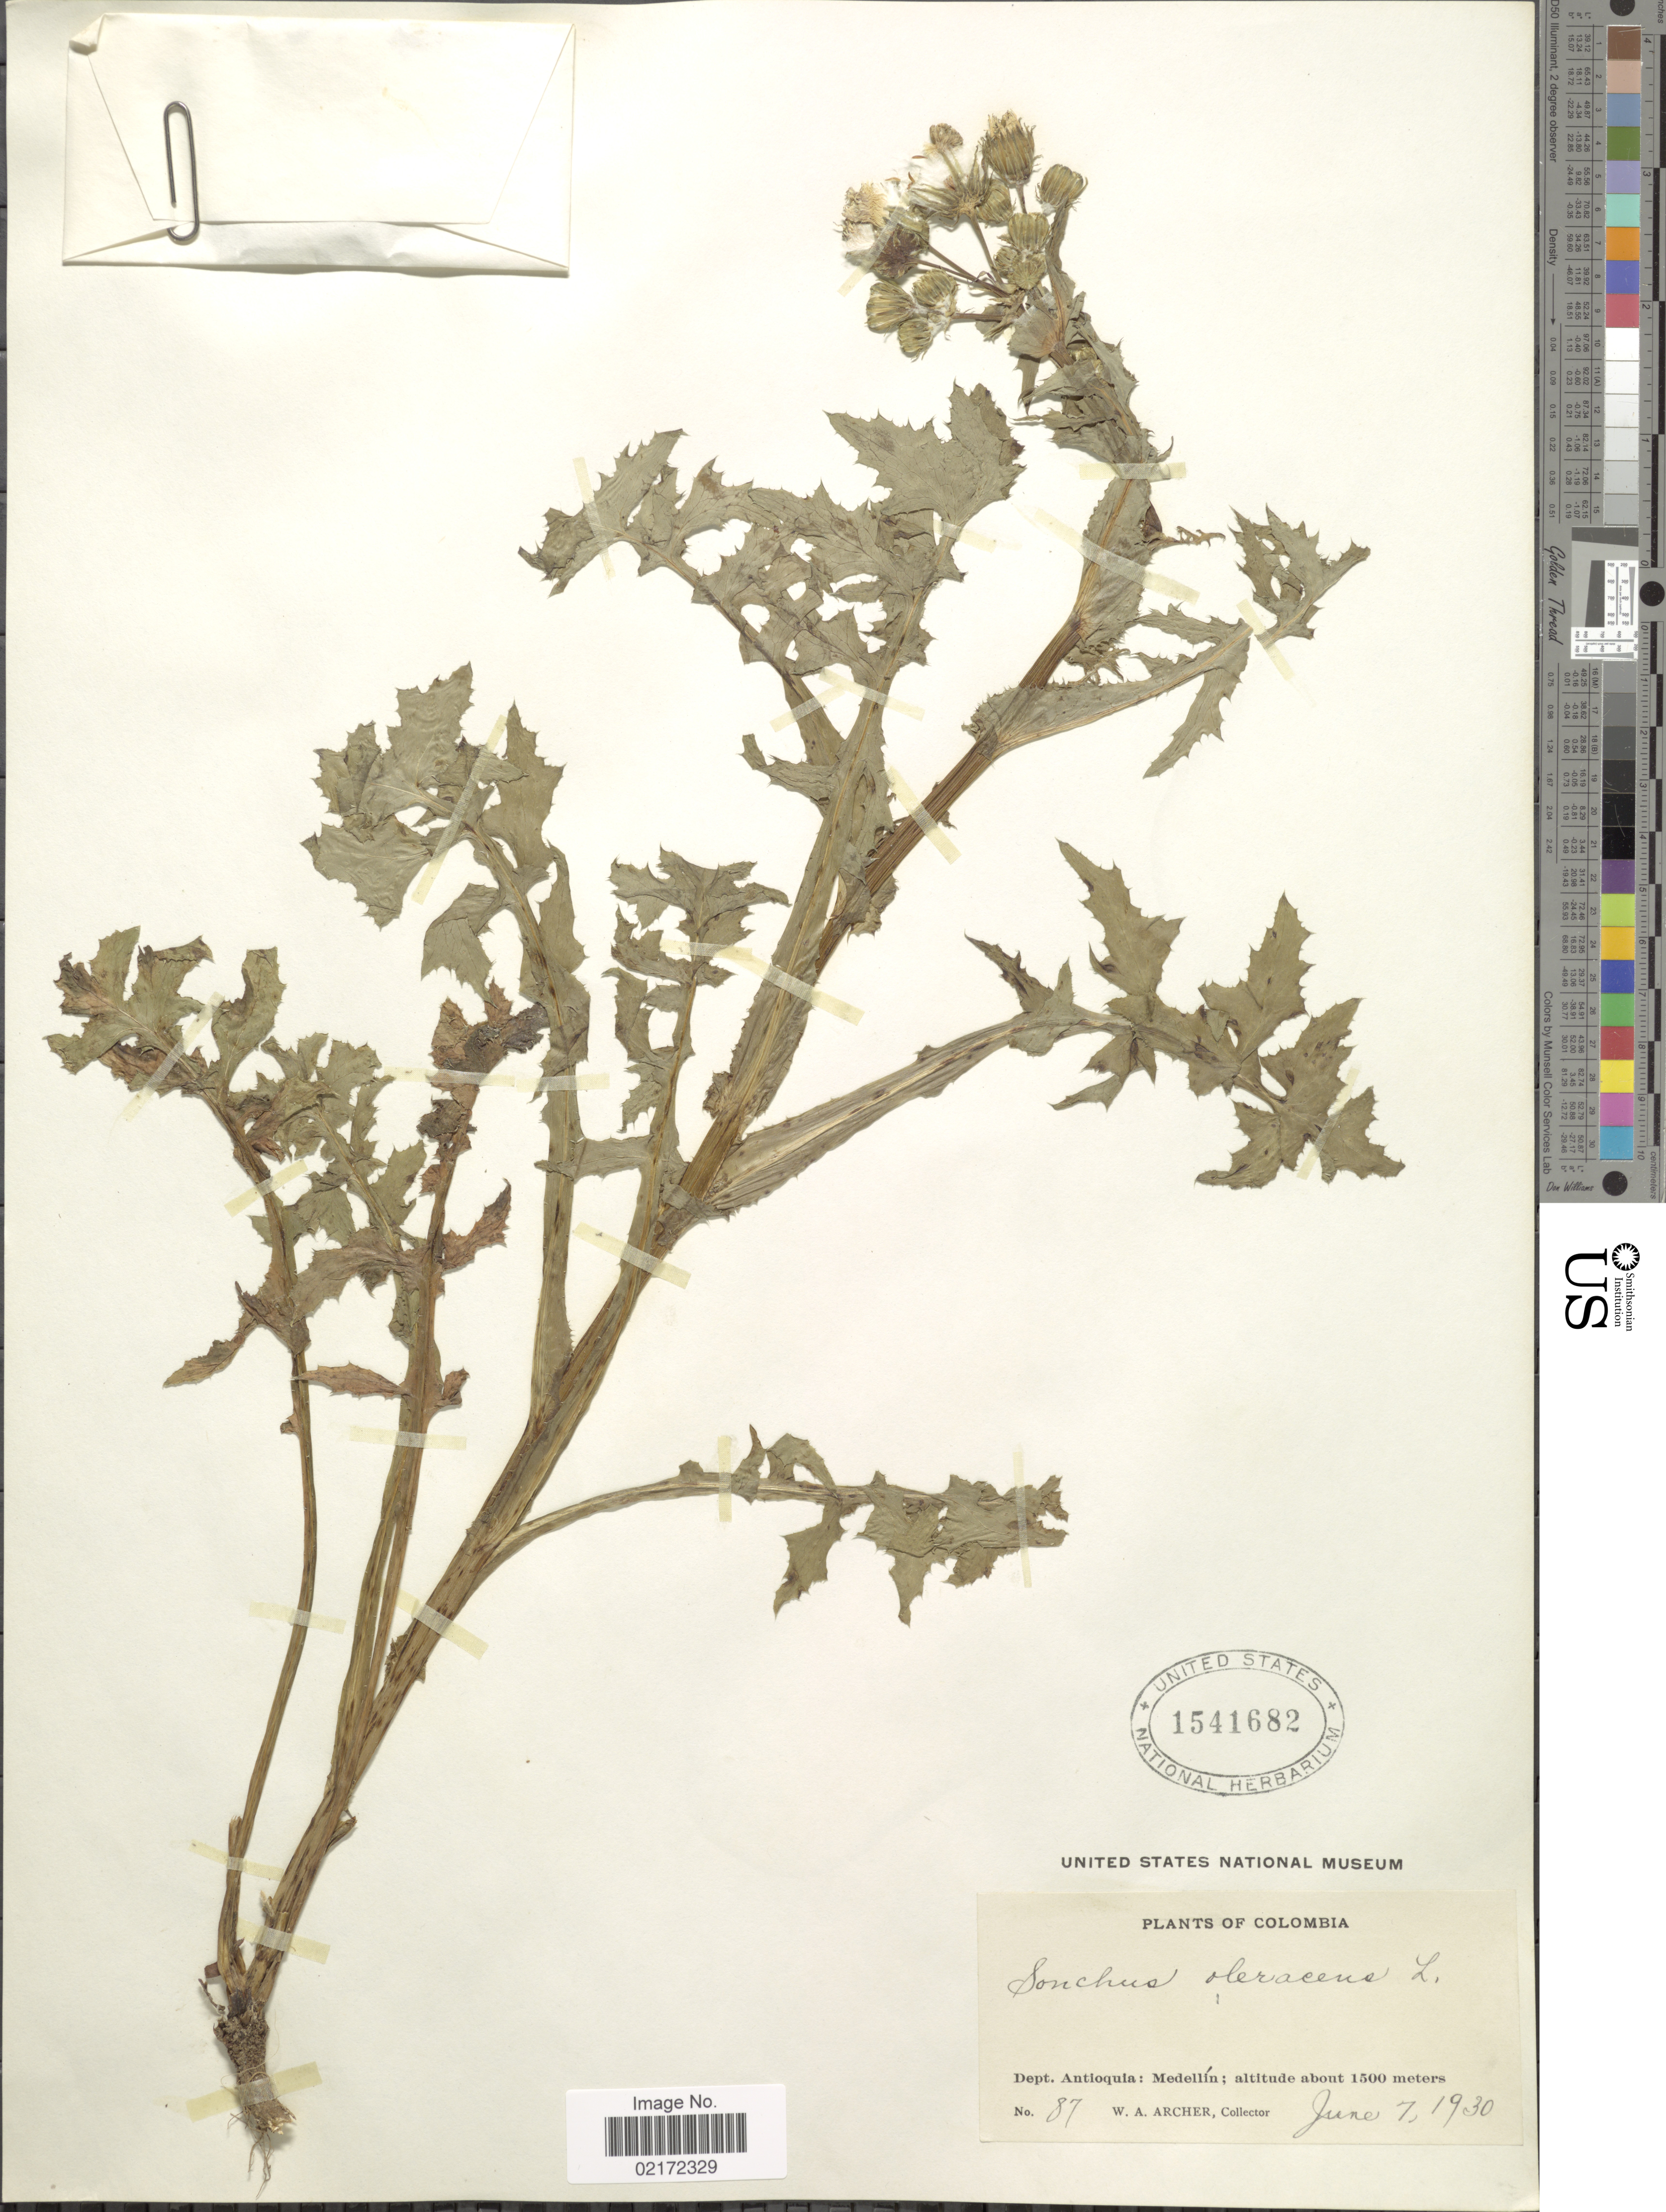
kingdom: Plantae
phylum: Tracheophyta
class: Magnoliopsida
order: Asterales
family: Asteraceae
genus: Sonchus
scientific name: Sonchus oleraceus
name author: L.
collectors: W. A. Archer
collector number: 87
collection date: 1930-06-07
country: Colombia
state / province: Antioquia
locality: Dept. Antioquia: Medellín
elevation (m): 1500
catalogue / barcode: US 1541682